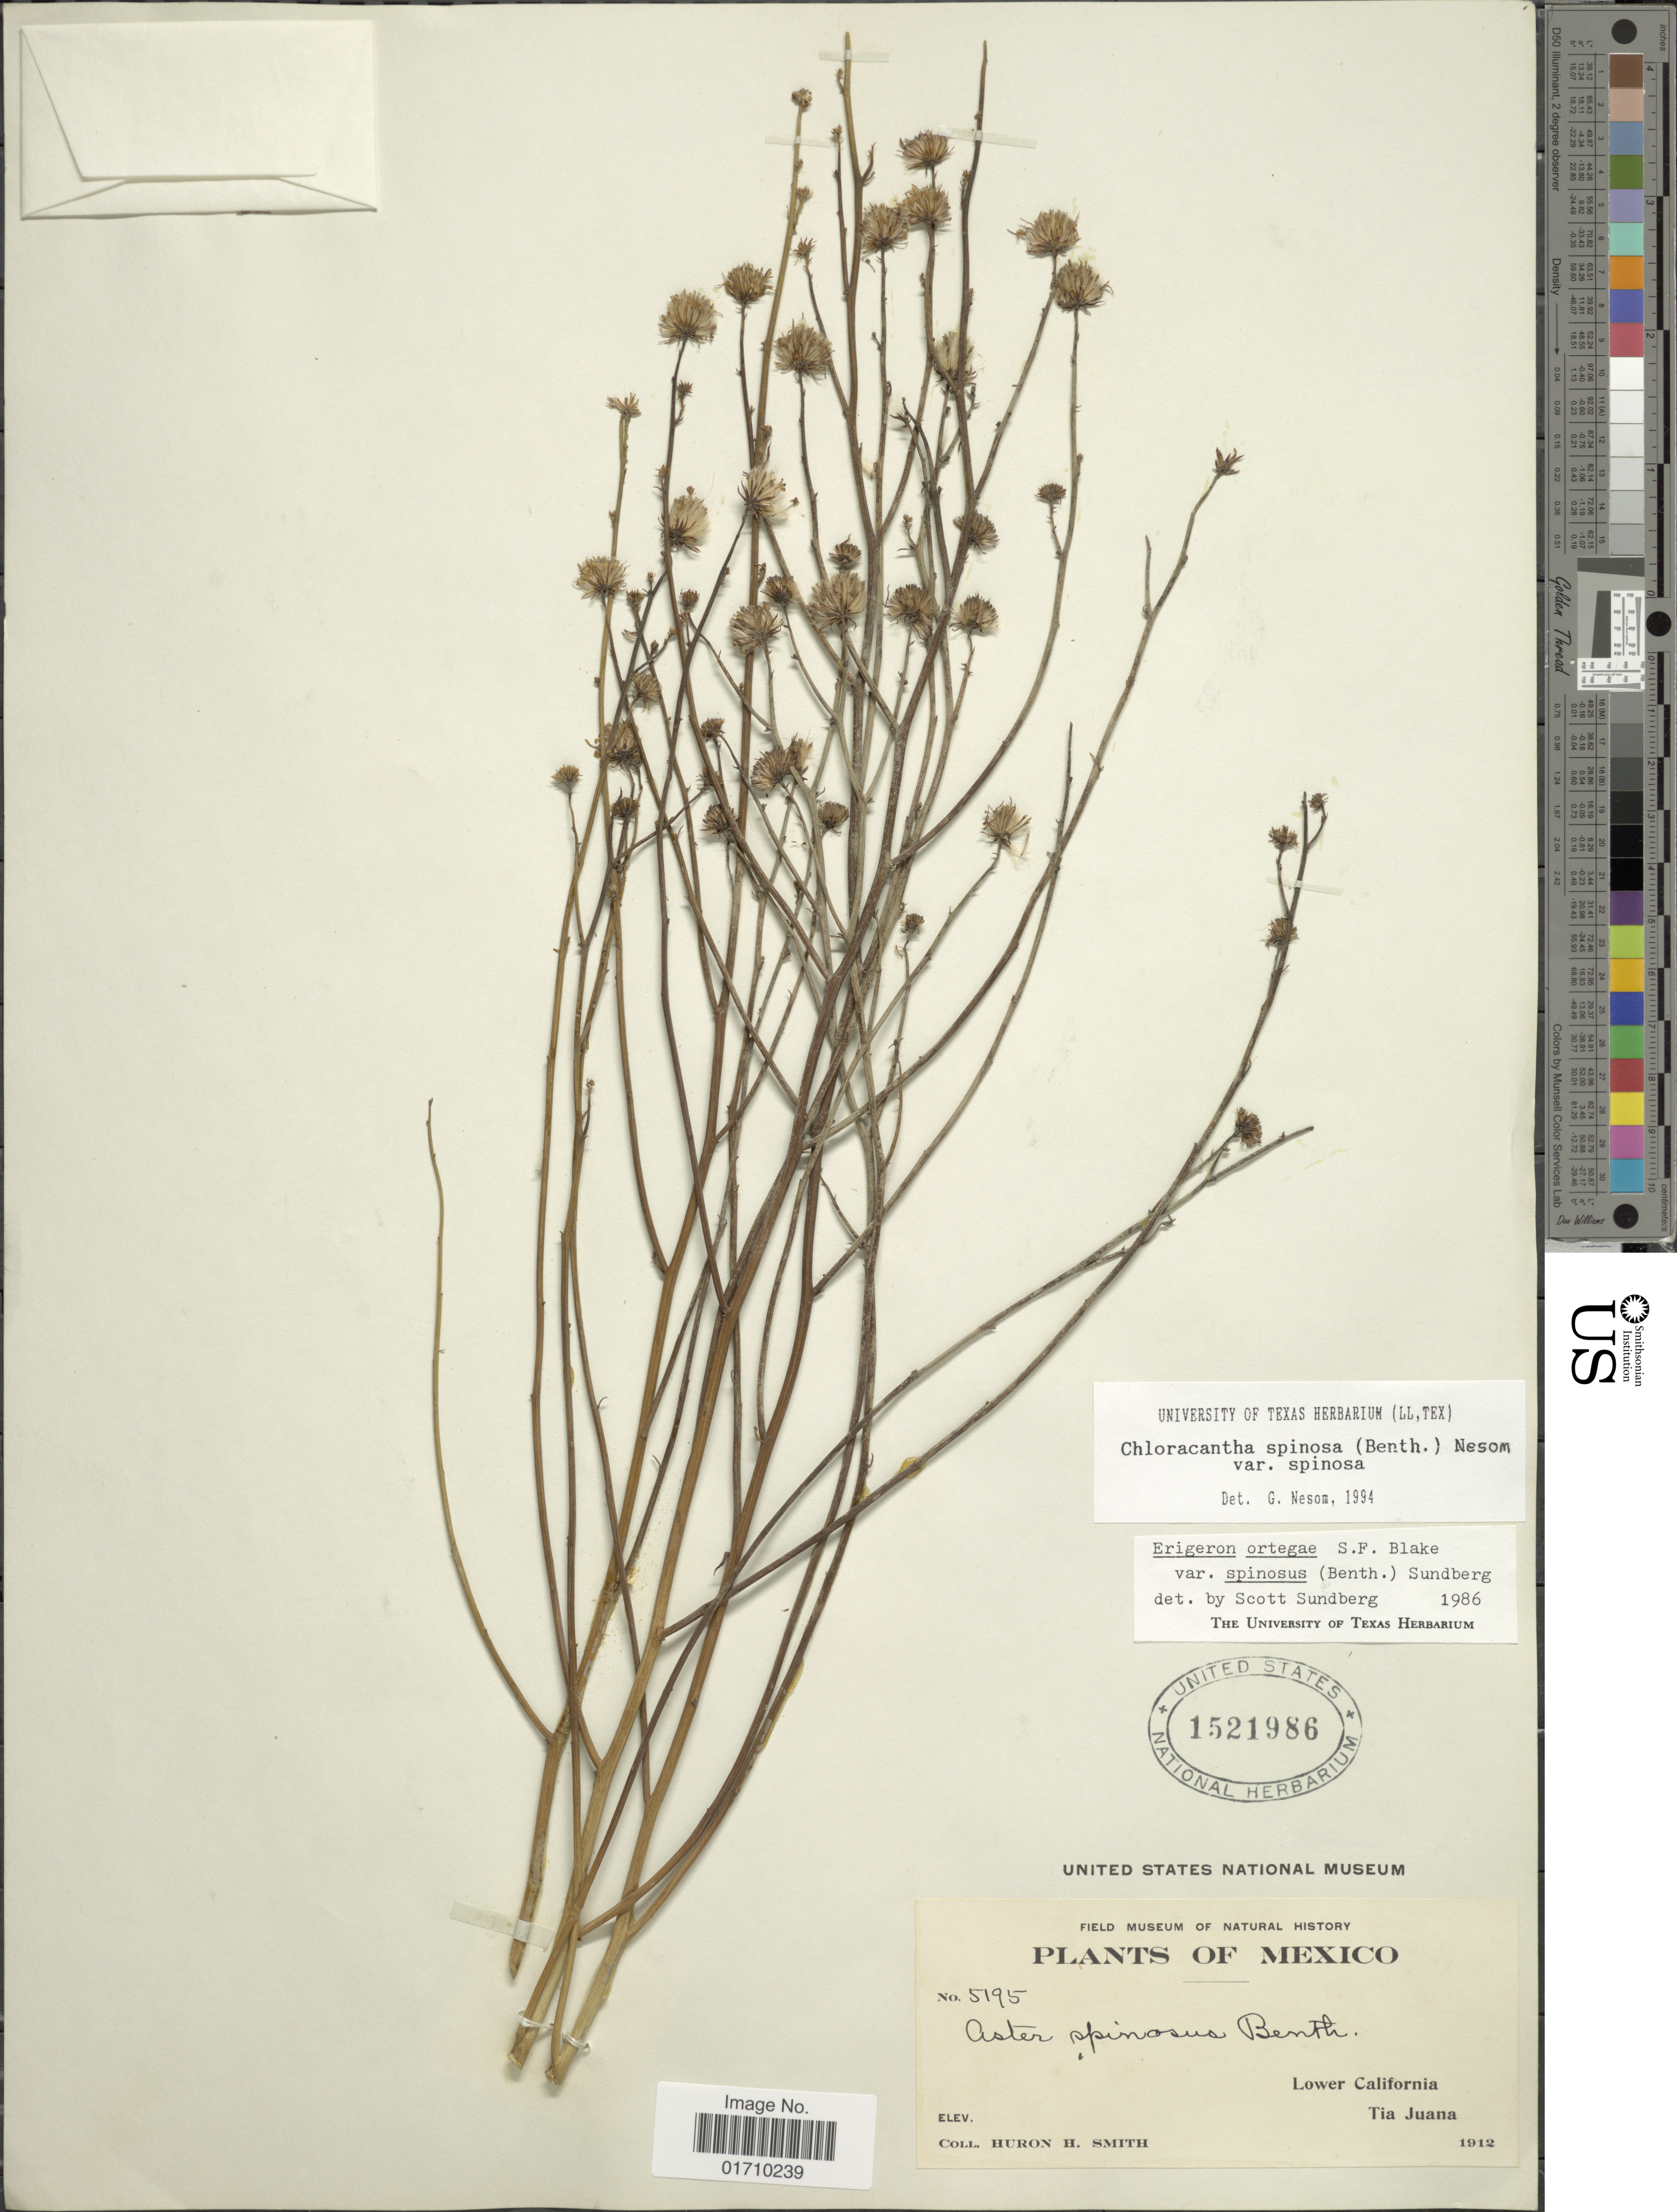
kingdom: Plantae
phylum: Tracheophyta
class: Magnoliopsida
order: Asterales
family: Asteraceae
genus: Chloracantha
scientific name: Chloracantha spinosa var. spinosa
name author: (Benth.) G.L. Nesom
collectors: Huron H. Smith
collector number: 5195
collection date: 1912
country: Mexico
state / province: Baja California Sur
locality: Lower California, Tia Juana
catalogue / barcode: US 1521986